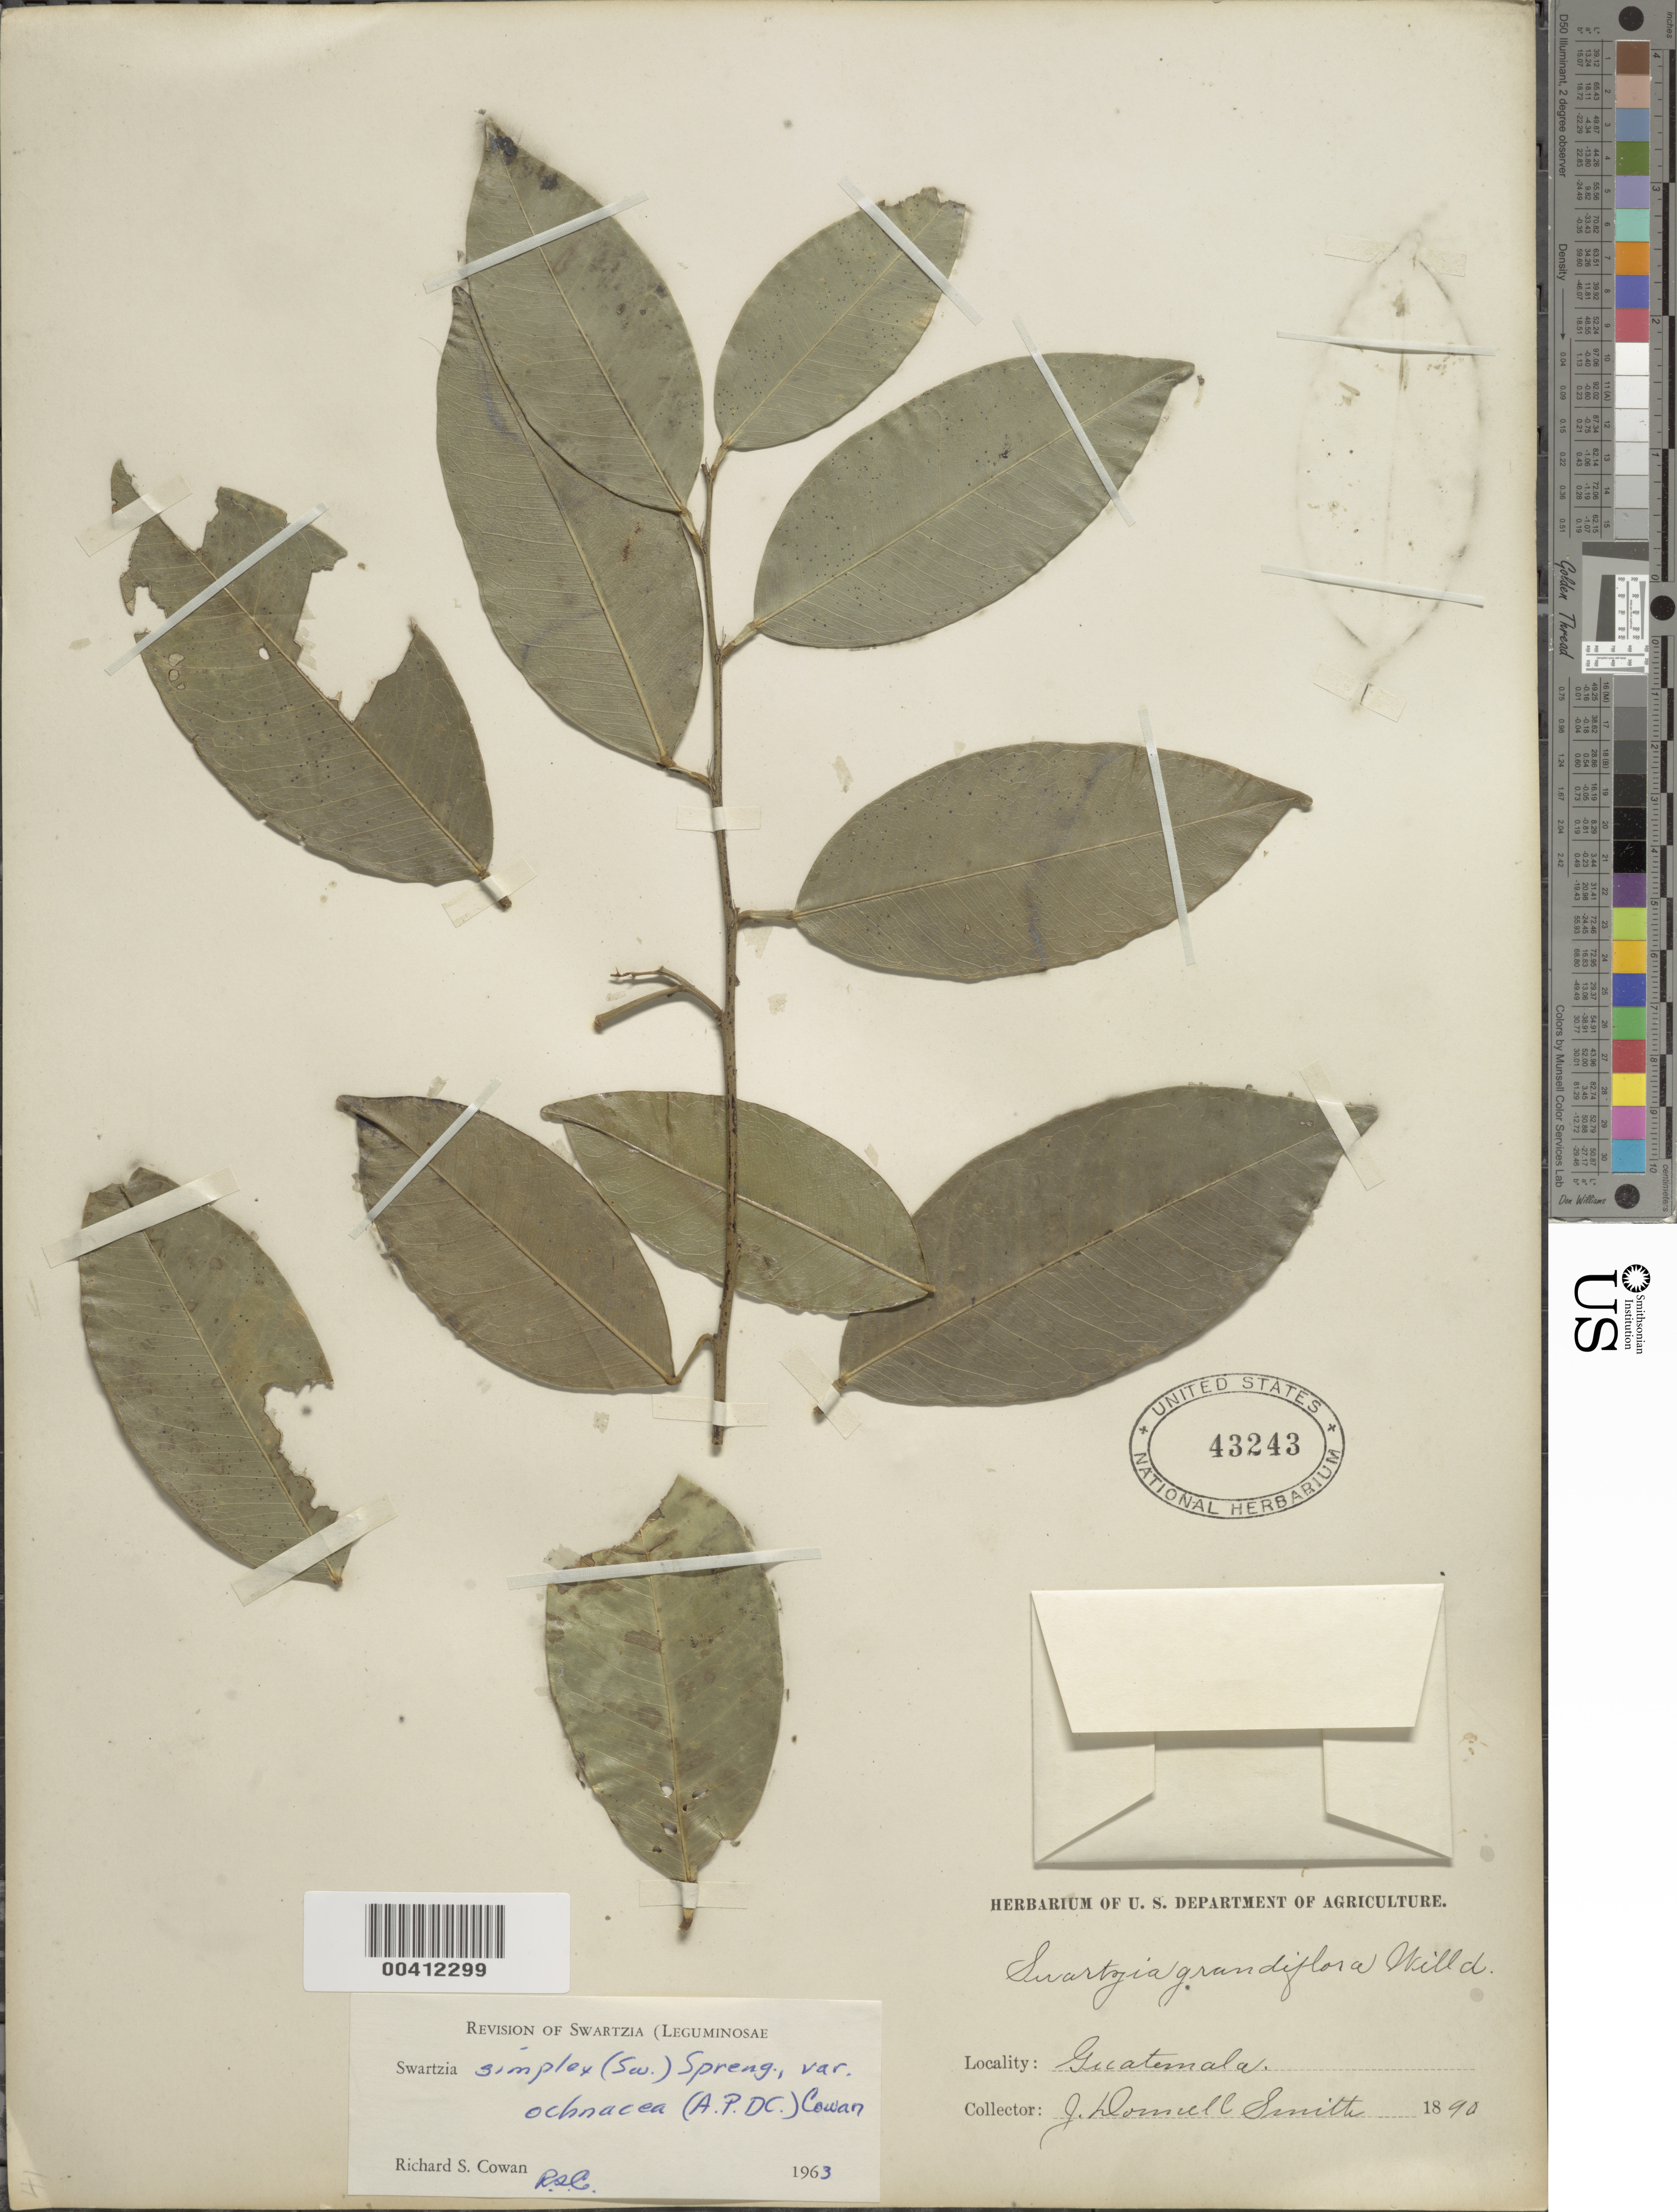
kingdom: Plantae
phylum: Tracheophyta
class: Magnoliopsida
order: Fabales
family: Fabaceae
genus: Swartzia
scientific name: Swartzia simplex var. ochnacea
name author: (DC.) R.S. Cowan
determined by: Cowan, R. S.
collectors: J. Donnell Smith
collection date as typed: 1890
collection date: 1890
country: Guatemala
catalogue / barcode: US 43243